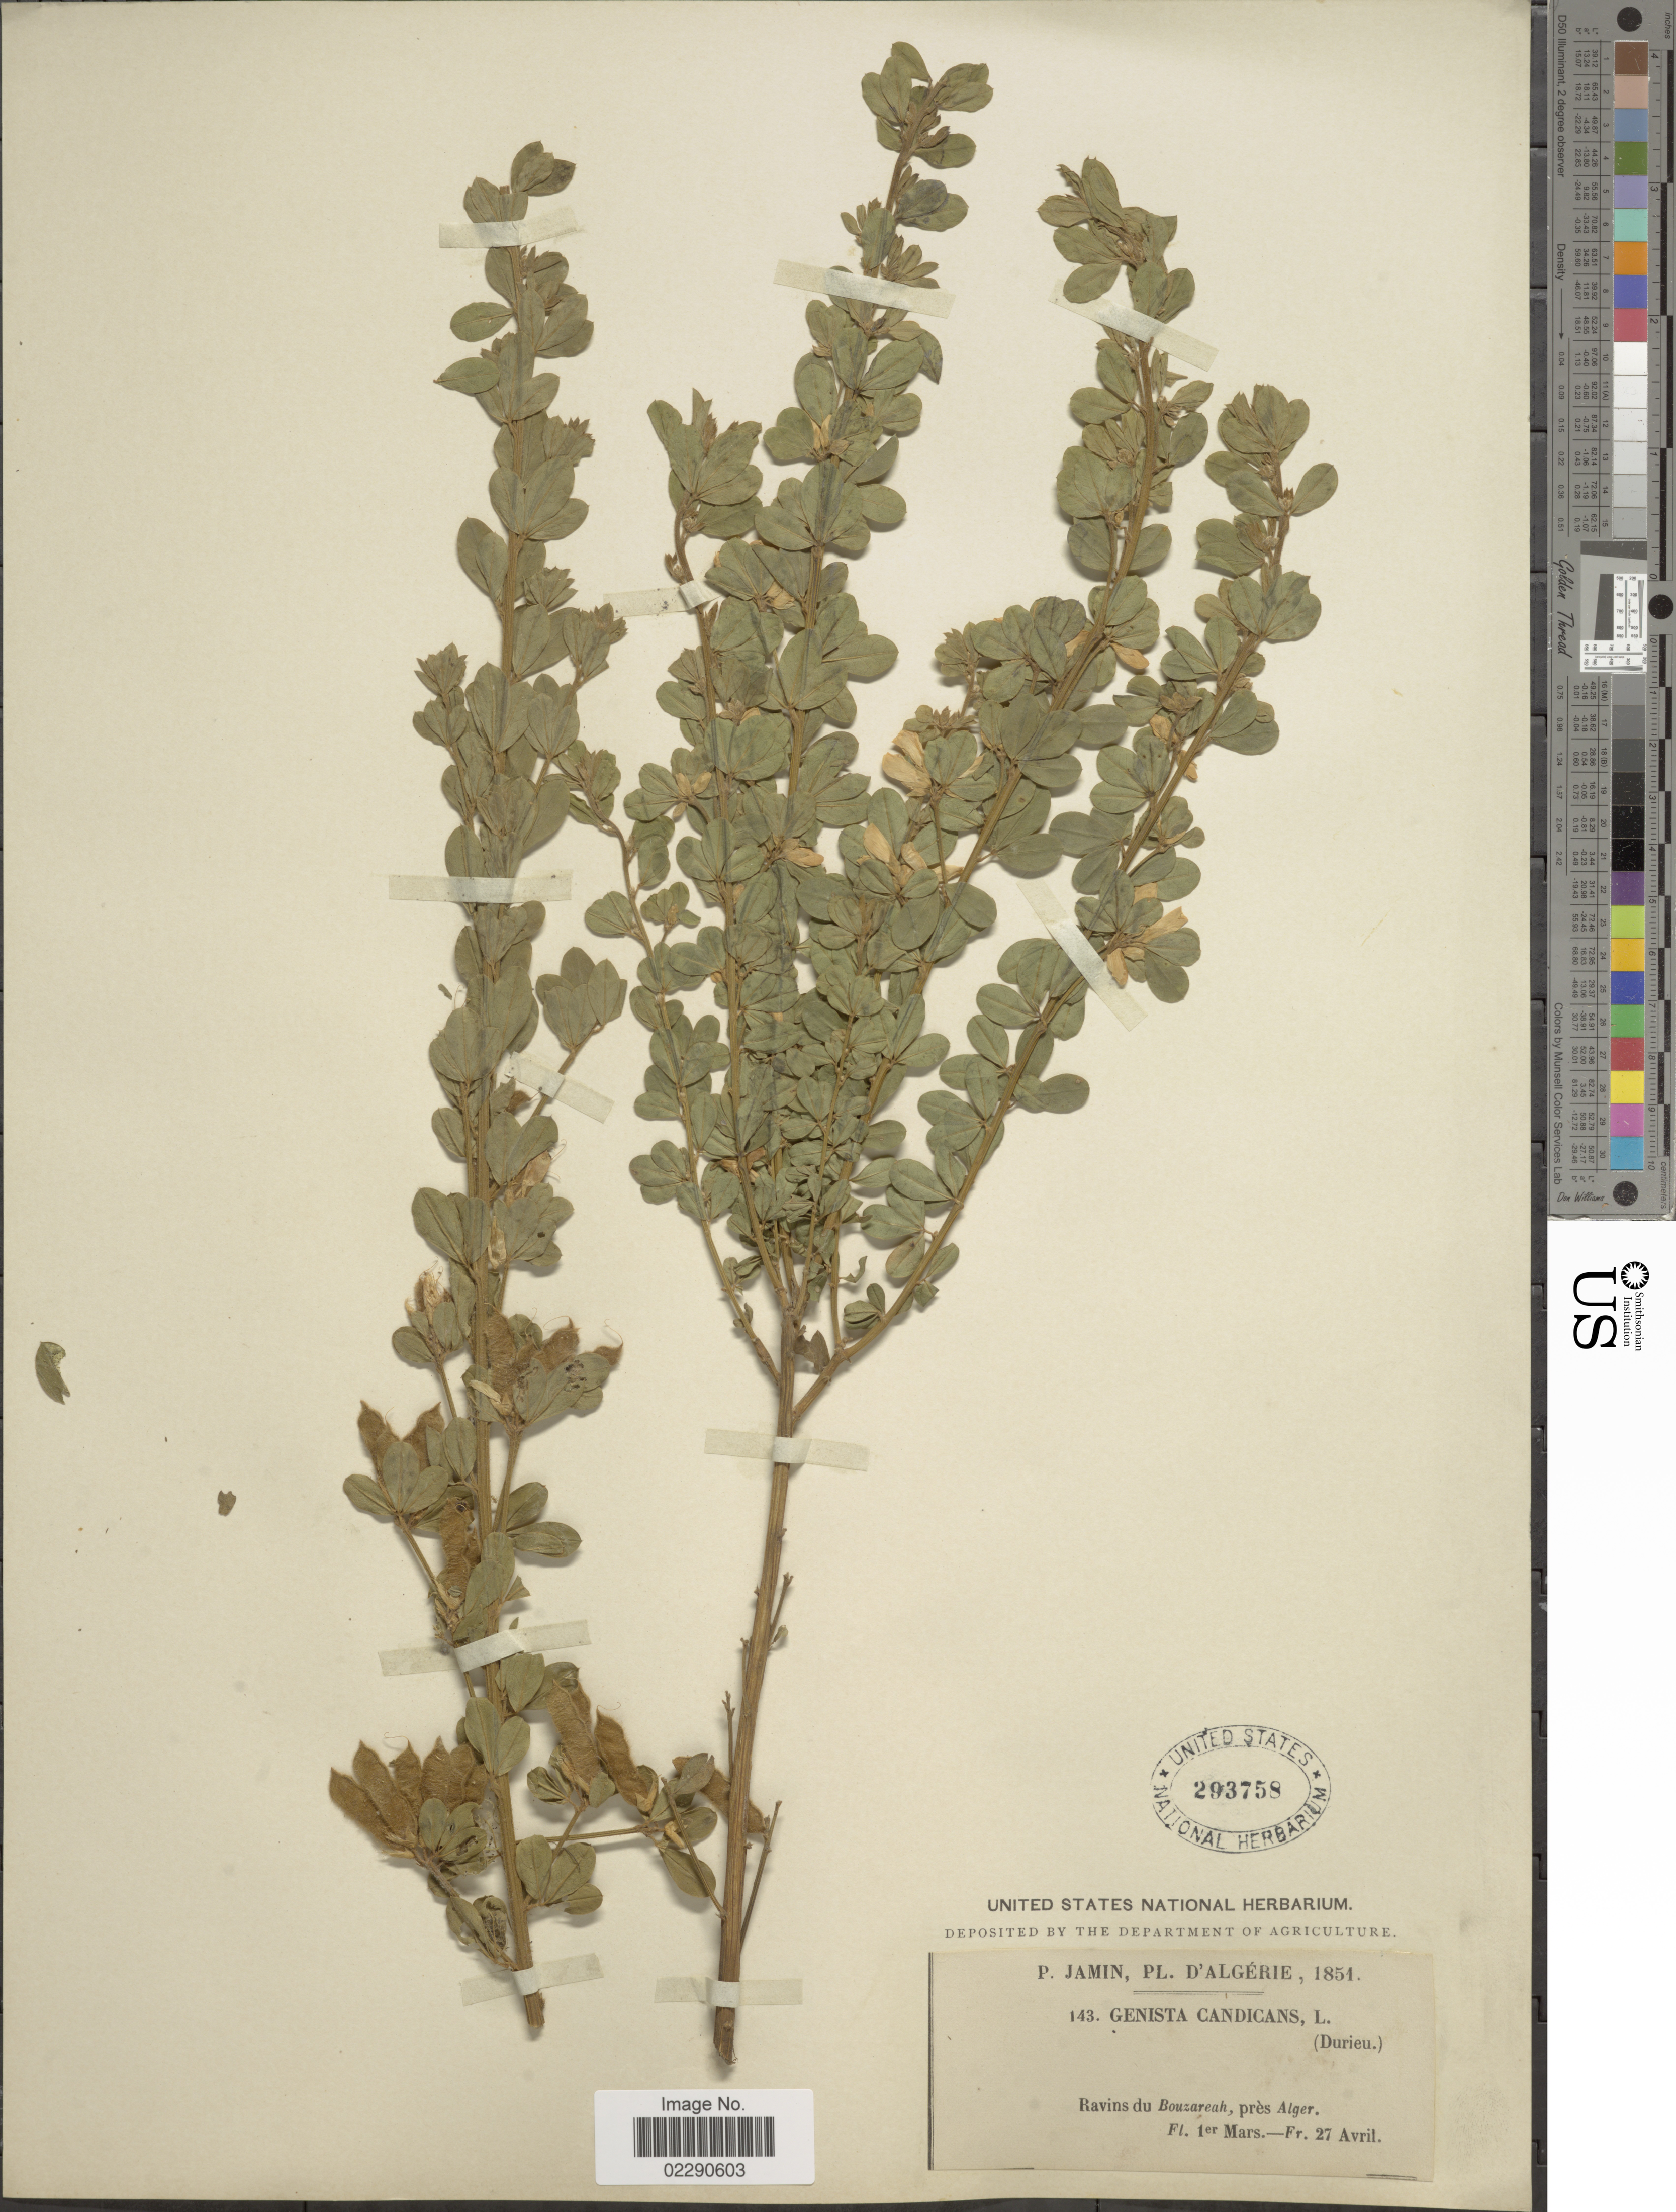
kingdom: Plantae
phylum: Tracheophyta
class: Magnoliopsida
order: Fabales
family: Fabaceae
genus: Genista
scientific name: Genista candicans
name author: L.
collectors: P. Jamin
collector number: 143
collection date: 1851-03-01/1851-04-27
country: Algeria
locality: Ravins du Bouzareah, pres Alger.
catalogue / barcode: US 293758